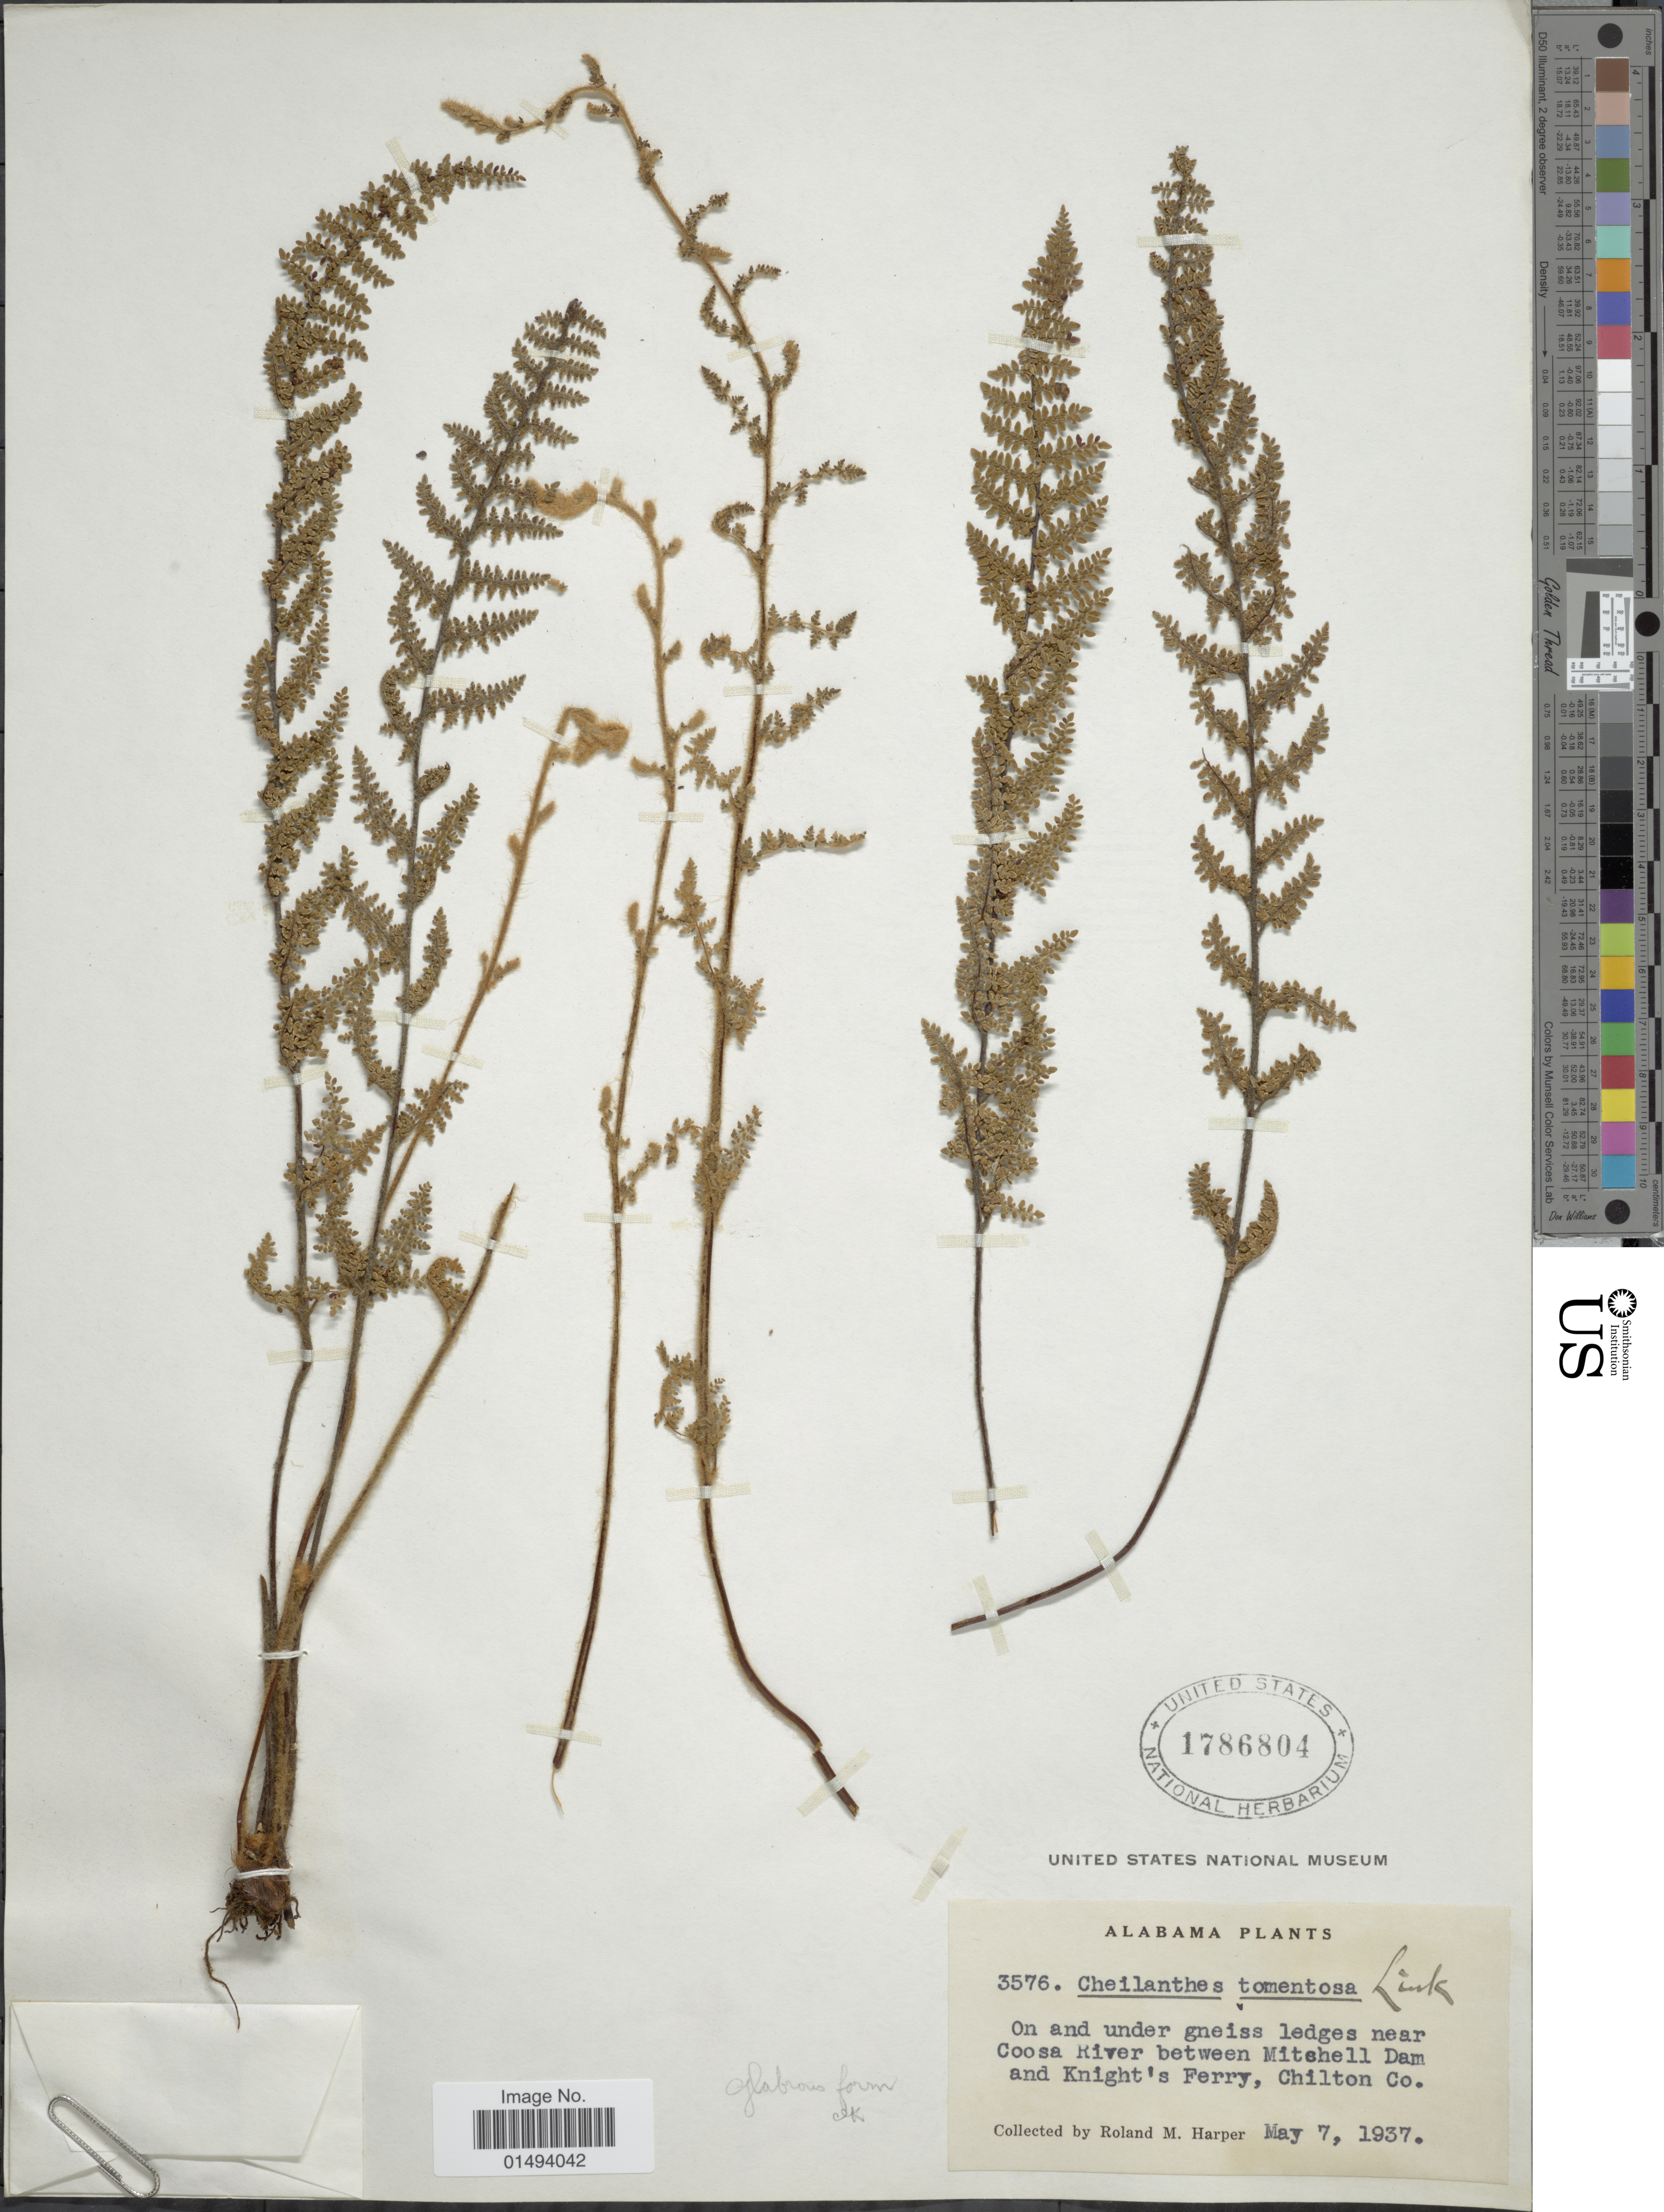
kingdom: Plantae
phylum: Tracheophyta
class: Polypodiopsida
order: Polypodiales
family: Pteridaceae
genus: Myriopteris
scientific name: Myriopteris tomentosa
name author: (Link) Fée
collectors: R. M. Harper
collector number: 3576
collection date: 1937-05-07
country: United States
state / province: Alabama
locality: Alabama, on and under gneiss ledges near Coosa River between Mitchell Dam and Knight's Ferry, Chilton Co.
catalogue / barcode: US 1786804